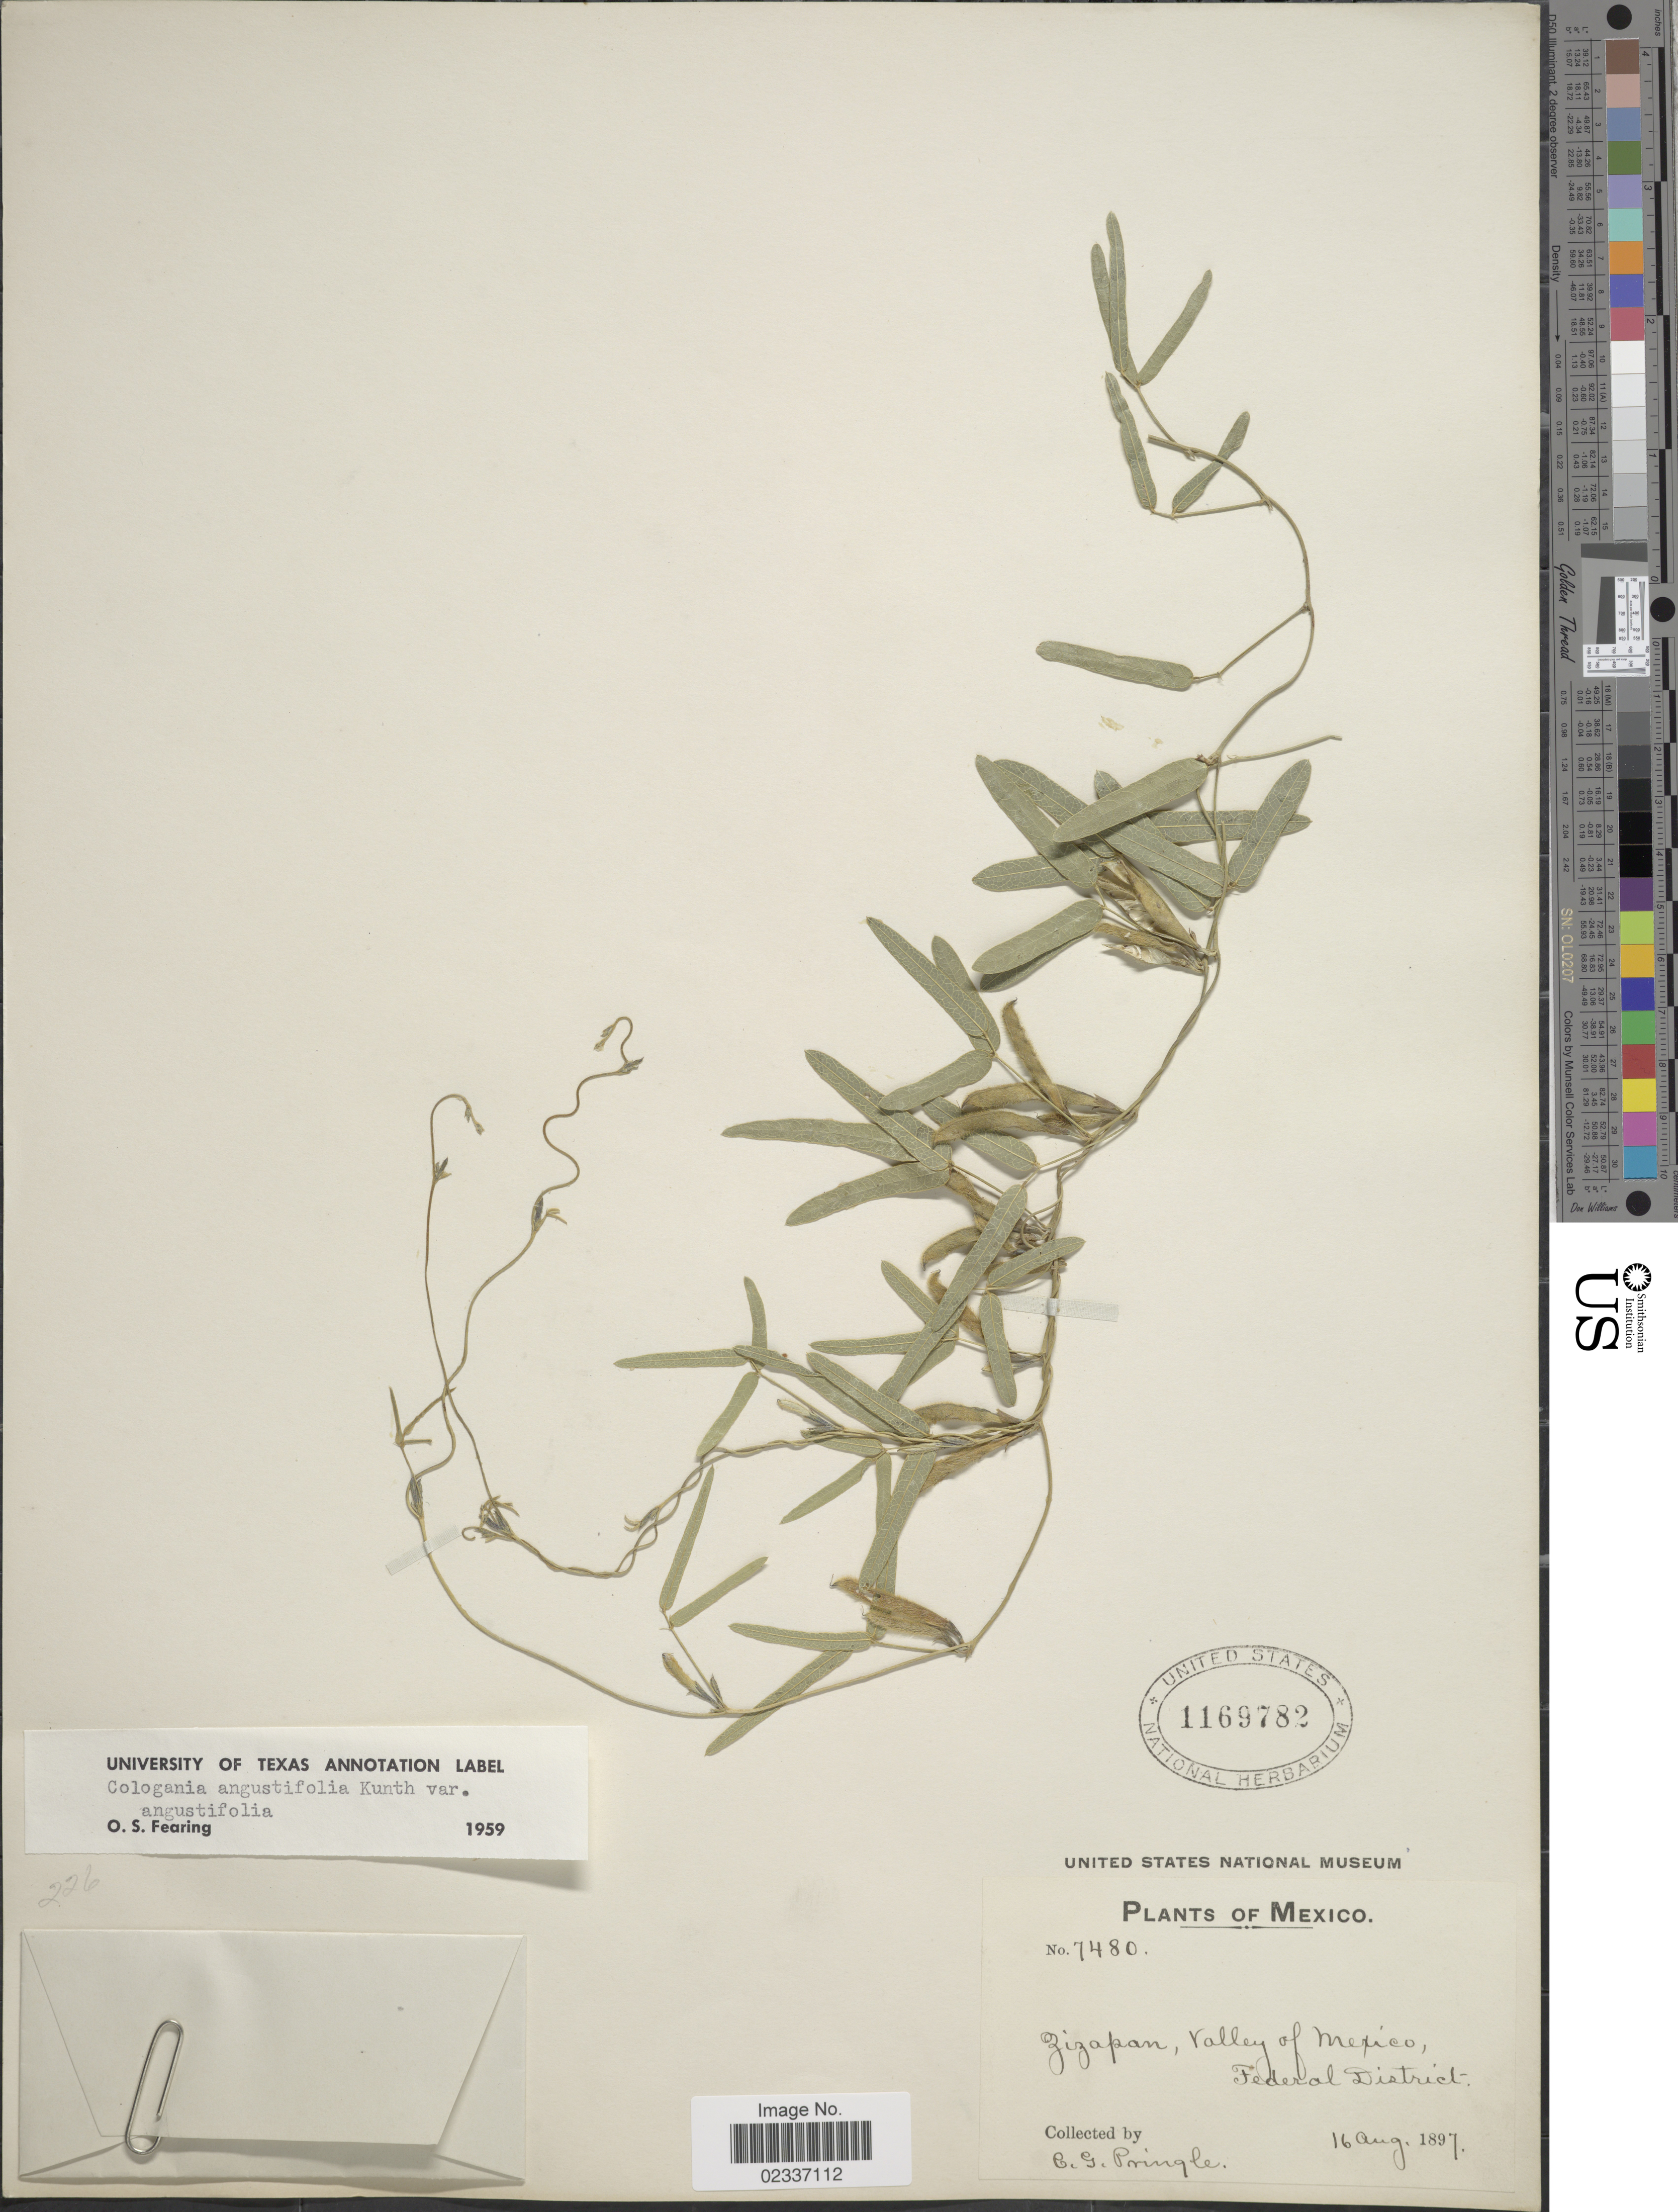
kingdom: Plantae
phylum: Tracheophyta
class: Magnoliopsida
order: Fabales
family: Fabaceae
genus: Cologania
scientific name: Cologania angustifolia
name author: Kunth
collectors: C. G. Pringle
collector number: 7480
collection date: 1897-08-16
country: Mexico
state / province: Distrito Federal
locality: Zizapan, valley of Mexico, Federal District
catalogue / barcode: US 1169782